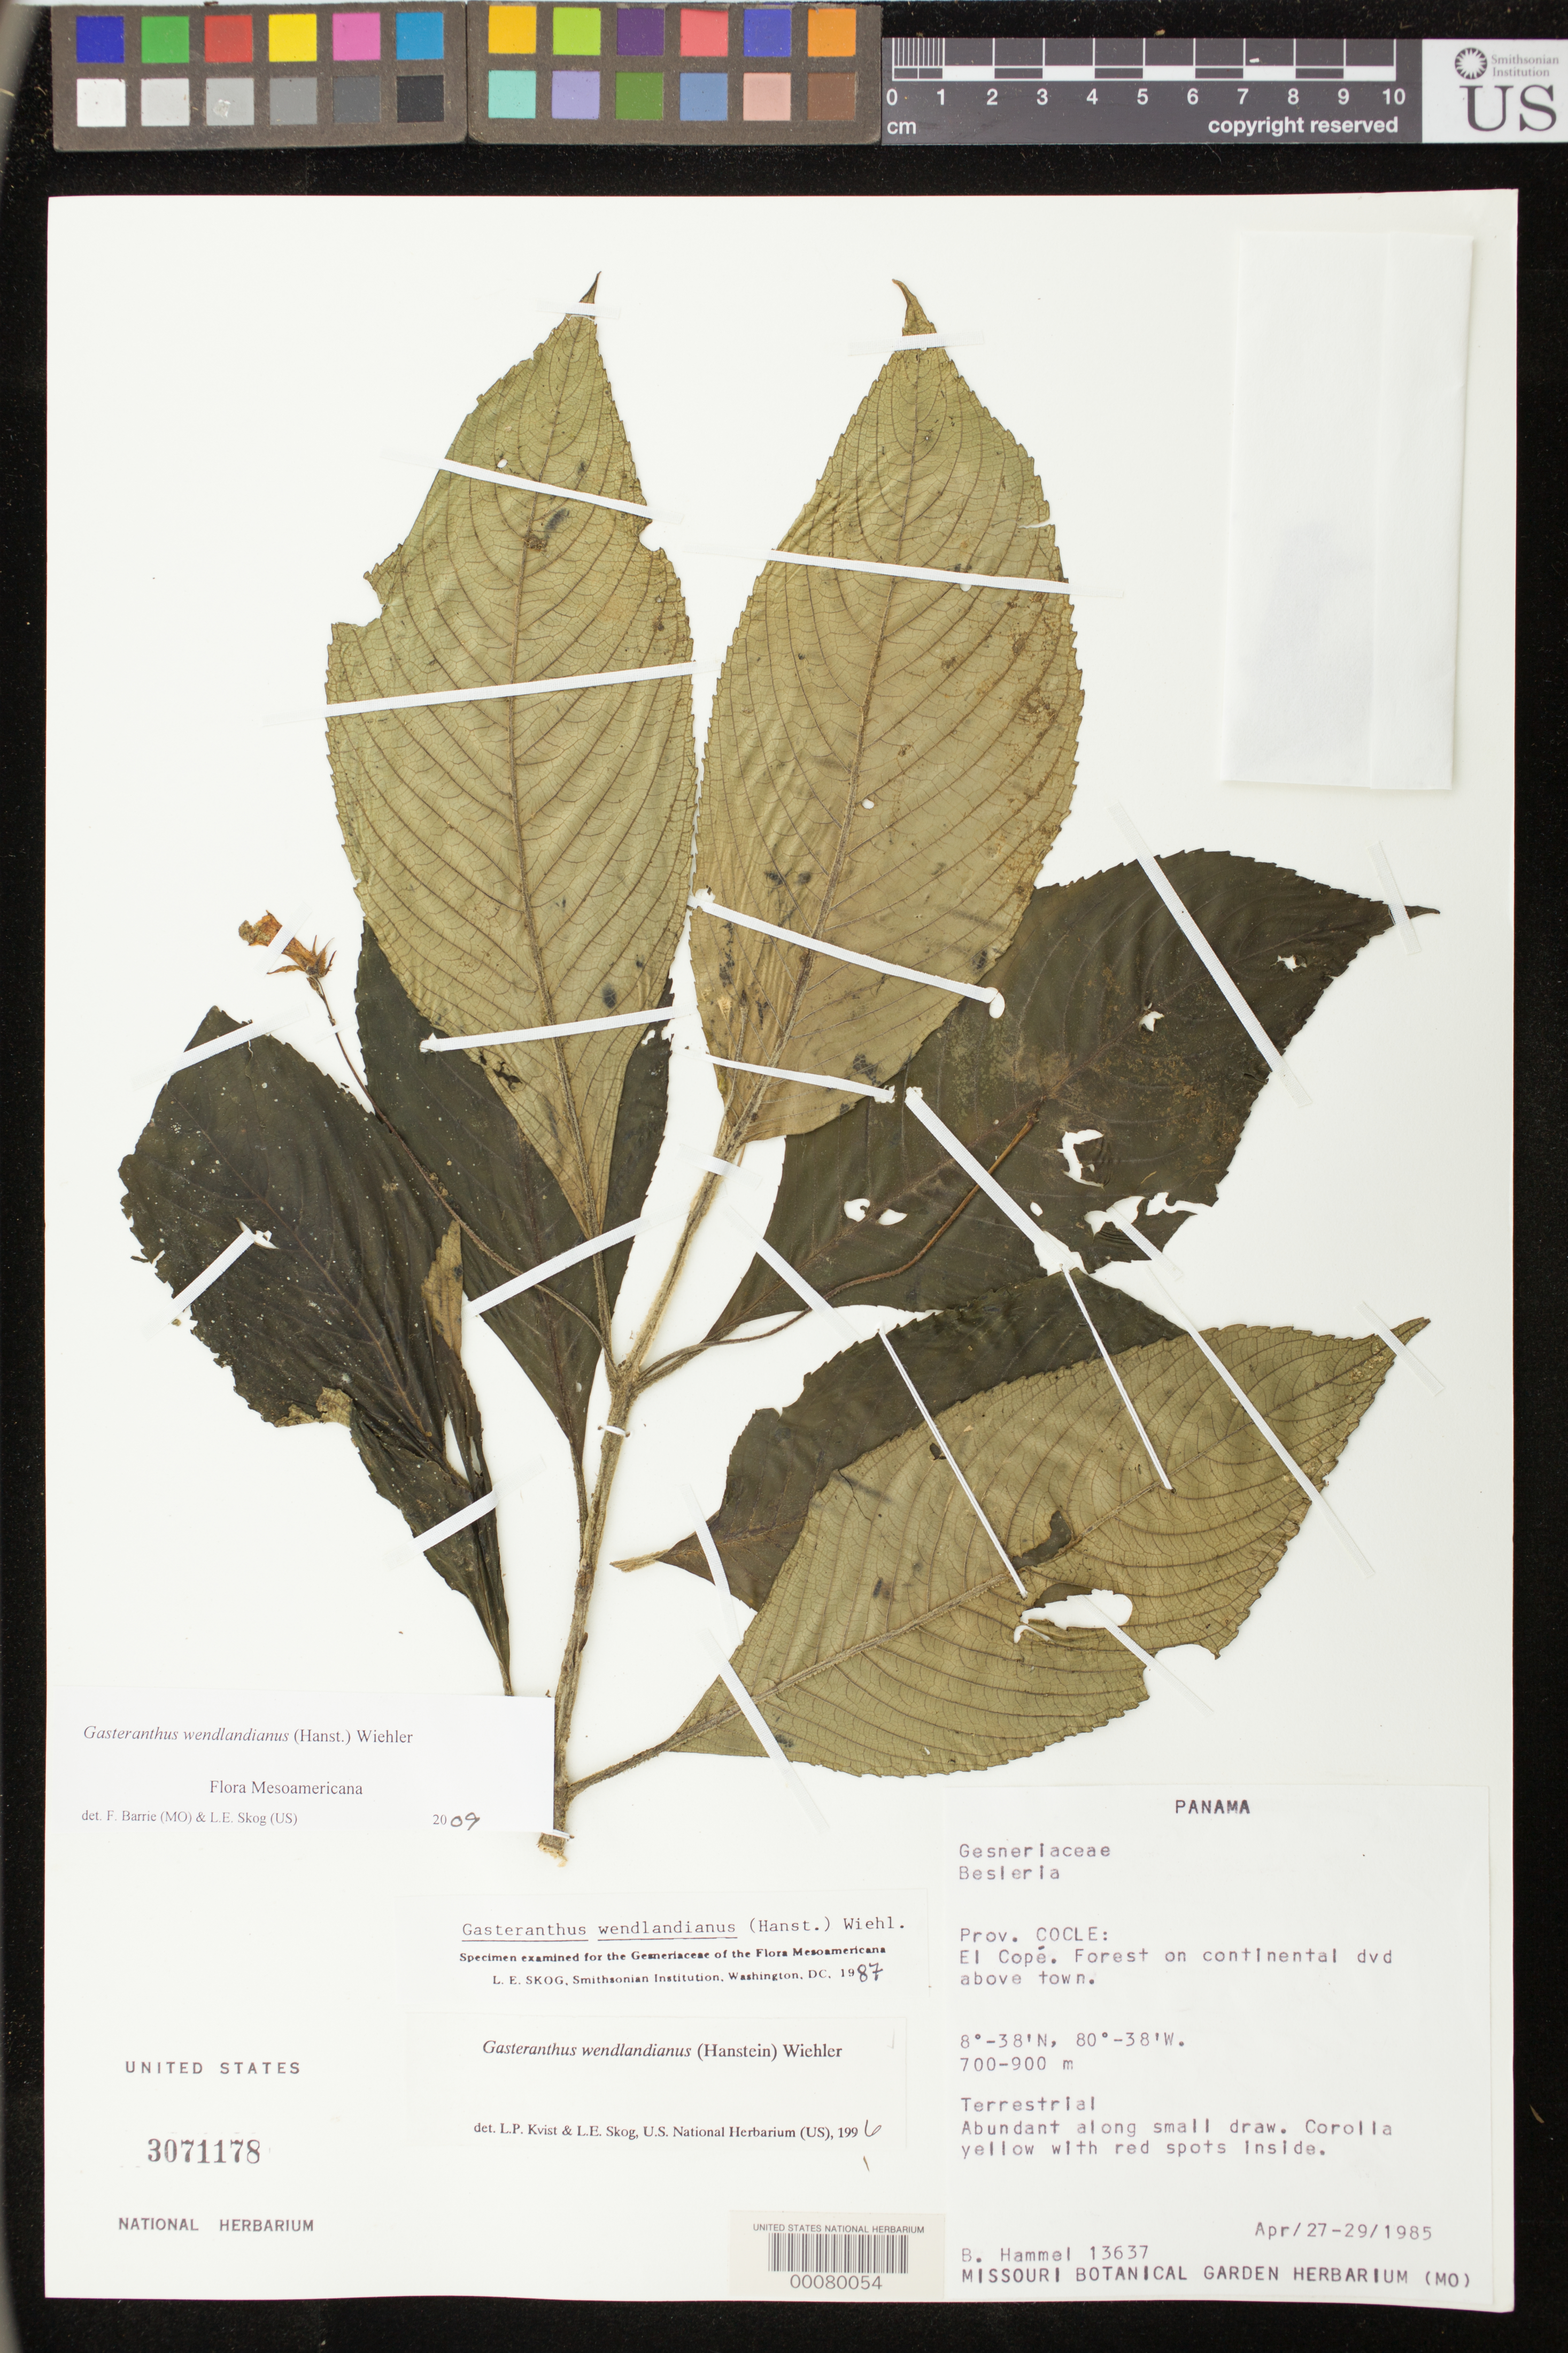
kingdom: Plantae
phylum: Tracheophyta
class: Magnoliopsida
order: Lamiales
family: Gesneriaceae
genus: Gasteranthus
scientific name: Gasteranthus wendlandianus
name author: (Hanst.) Wiehler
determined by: Skog, Laurence E.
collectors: B. Hammel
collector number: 13637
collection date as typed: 27-29 Apr 1985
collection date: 1985-04-27/1985-04-29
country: Panama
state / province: Coclé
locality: El Copé, forest on continental divide above town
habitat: Forest; abundant along small draw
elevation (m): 700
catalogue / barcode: US 3071178